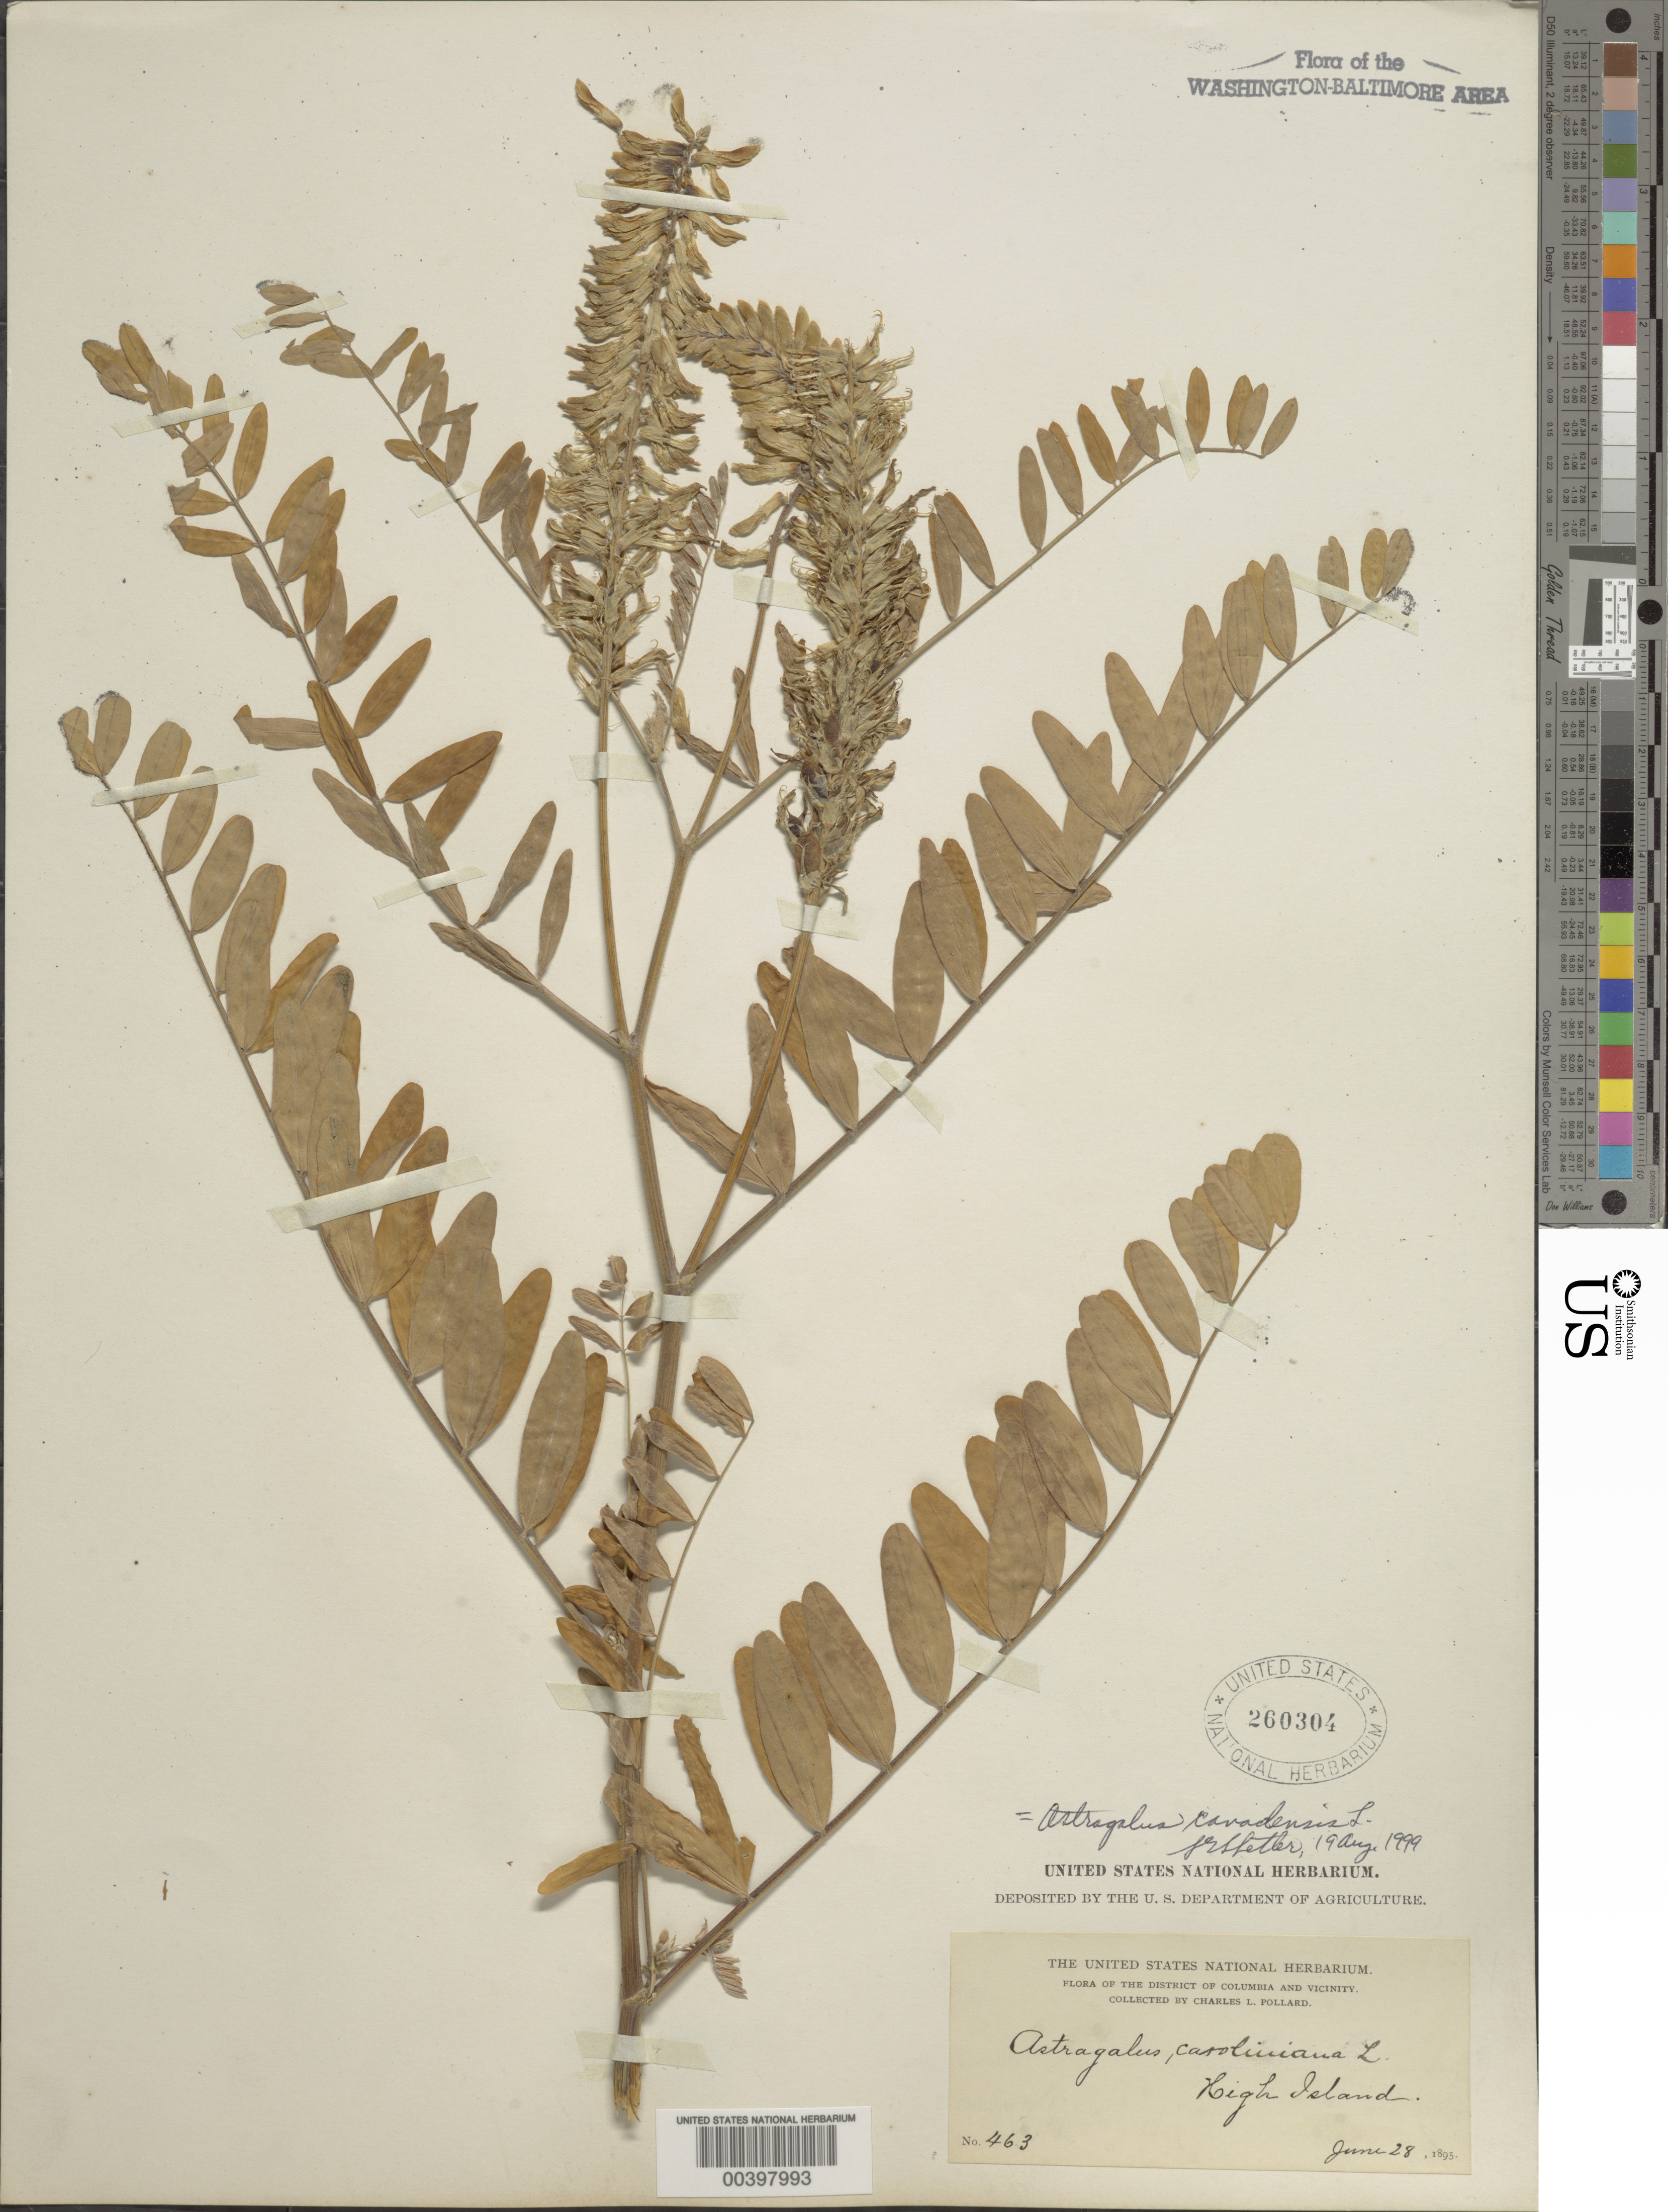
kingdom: Plantae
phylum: Tracheophyta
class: Magnoliopsida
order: Fabales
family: Fabaceae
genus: Astragalus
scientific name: Astragalus canadensis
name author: L.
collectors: C. L. Pollard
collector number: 463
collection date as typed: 28 Jun 1895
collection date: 1895-06-28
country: United States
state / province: Maryland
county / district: Montgomery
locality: High Island C. & O. Canal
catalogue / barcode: US 260304